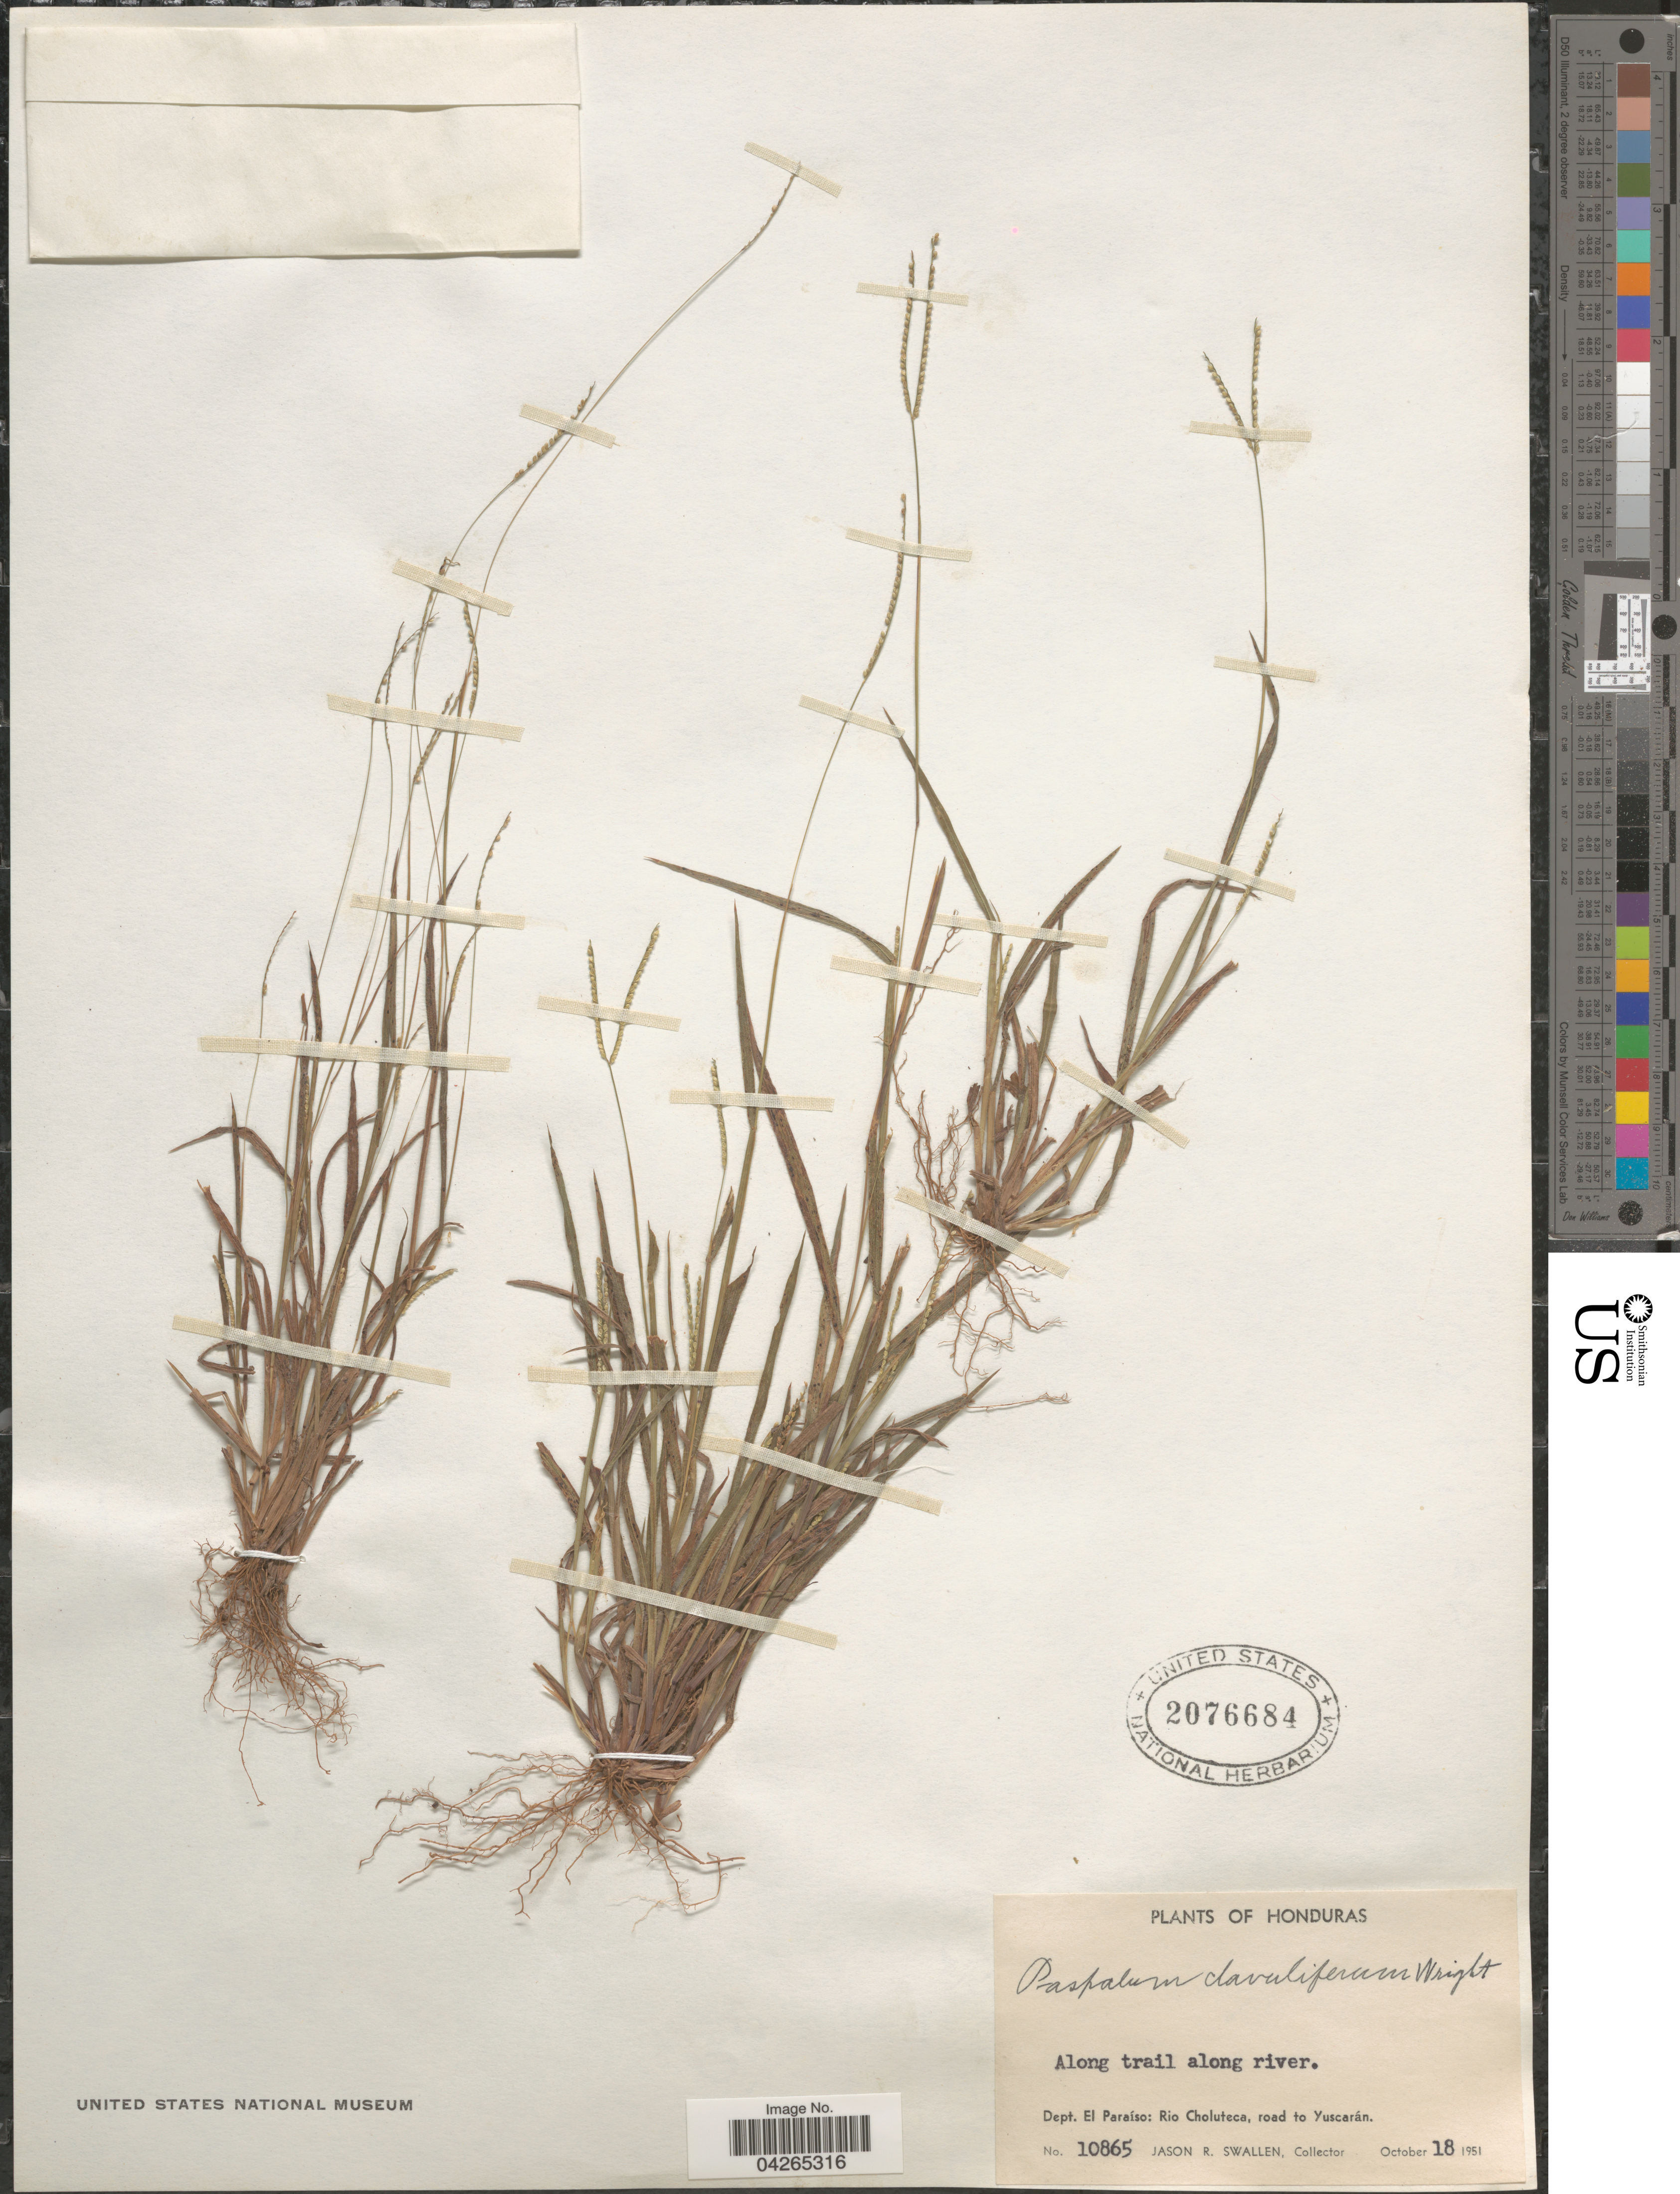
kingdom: Plantae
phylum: Tracheophyta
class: Liliopsida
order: Poales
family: Poaceae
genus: Paspalum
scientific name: Paspalum claviliferum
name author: C. Wright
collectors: J. R. Swallen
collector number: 10865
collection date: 1951-10-18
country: Honduras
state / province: El Paraiso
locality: Along trail along river. Dept. El Paraíso: Rio Choluteca, road to Yuscarán.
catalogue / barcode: US 2076684